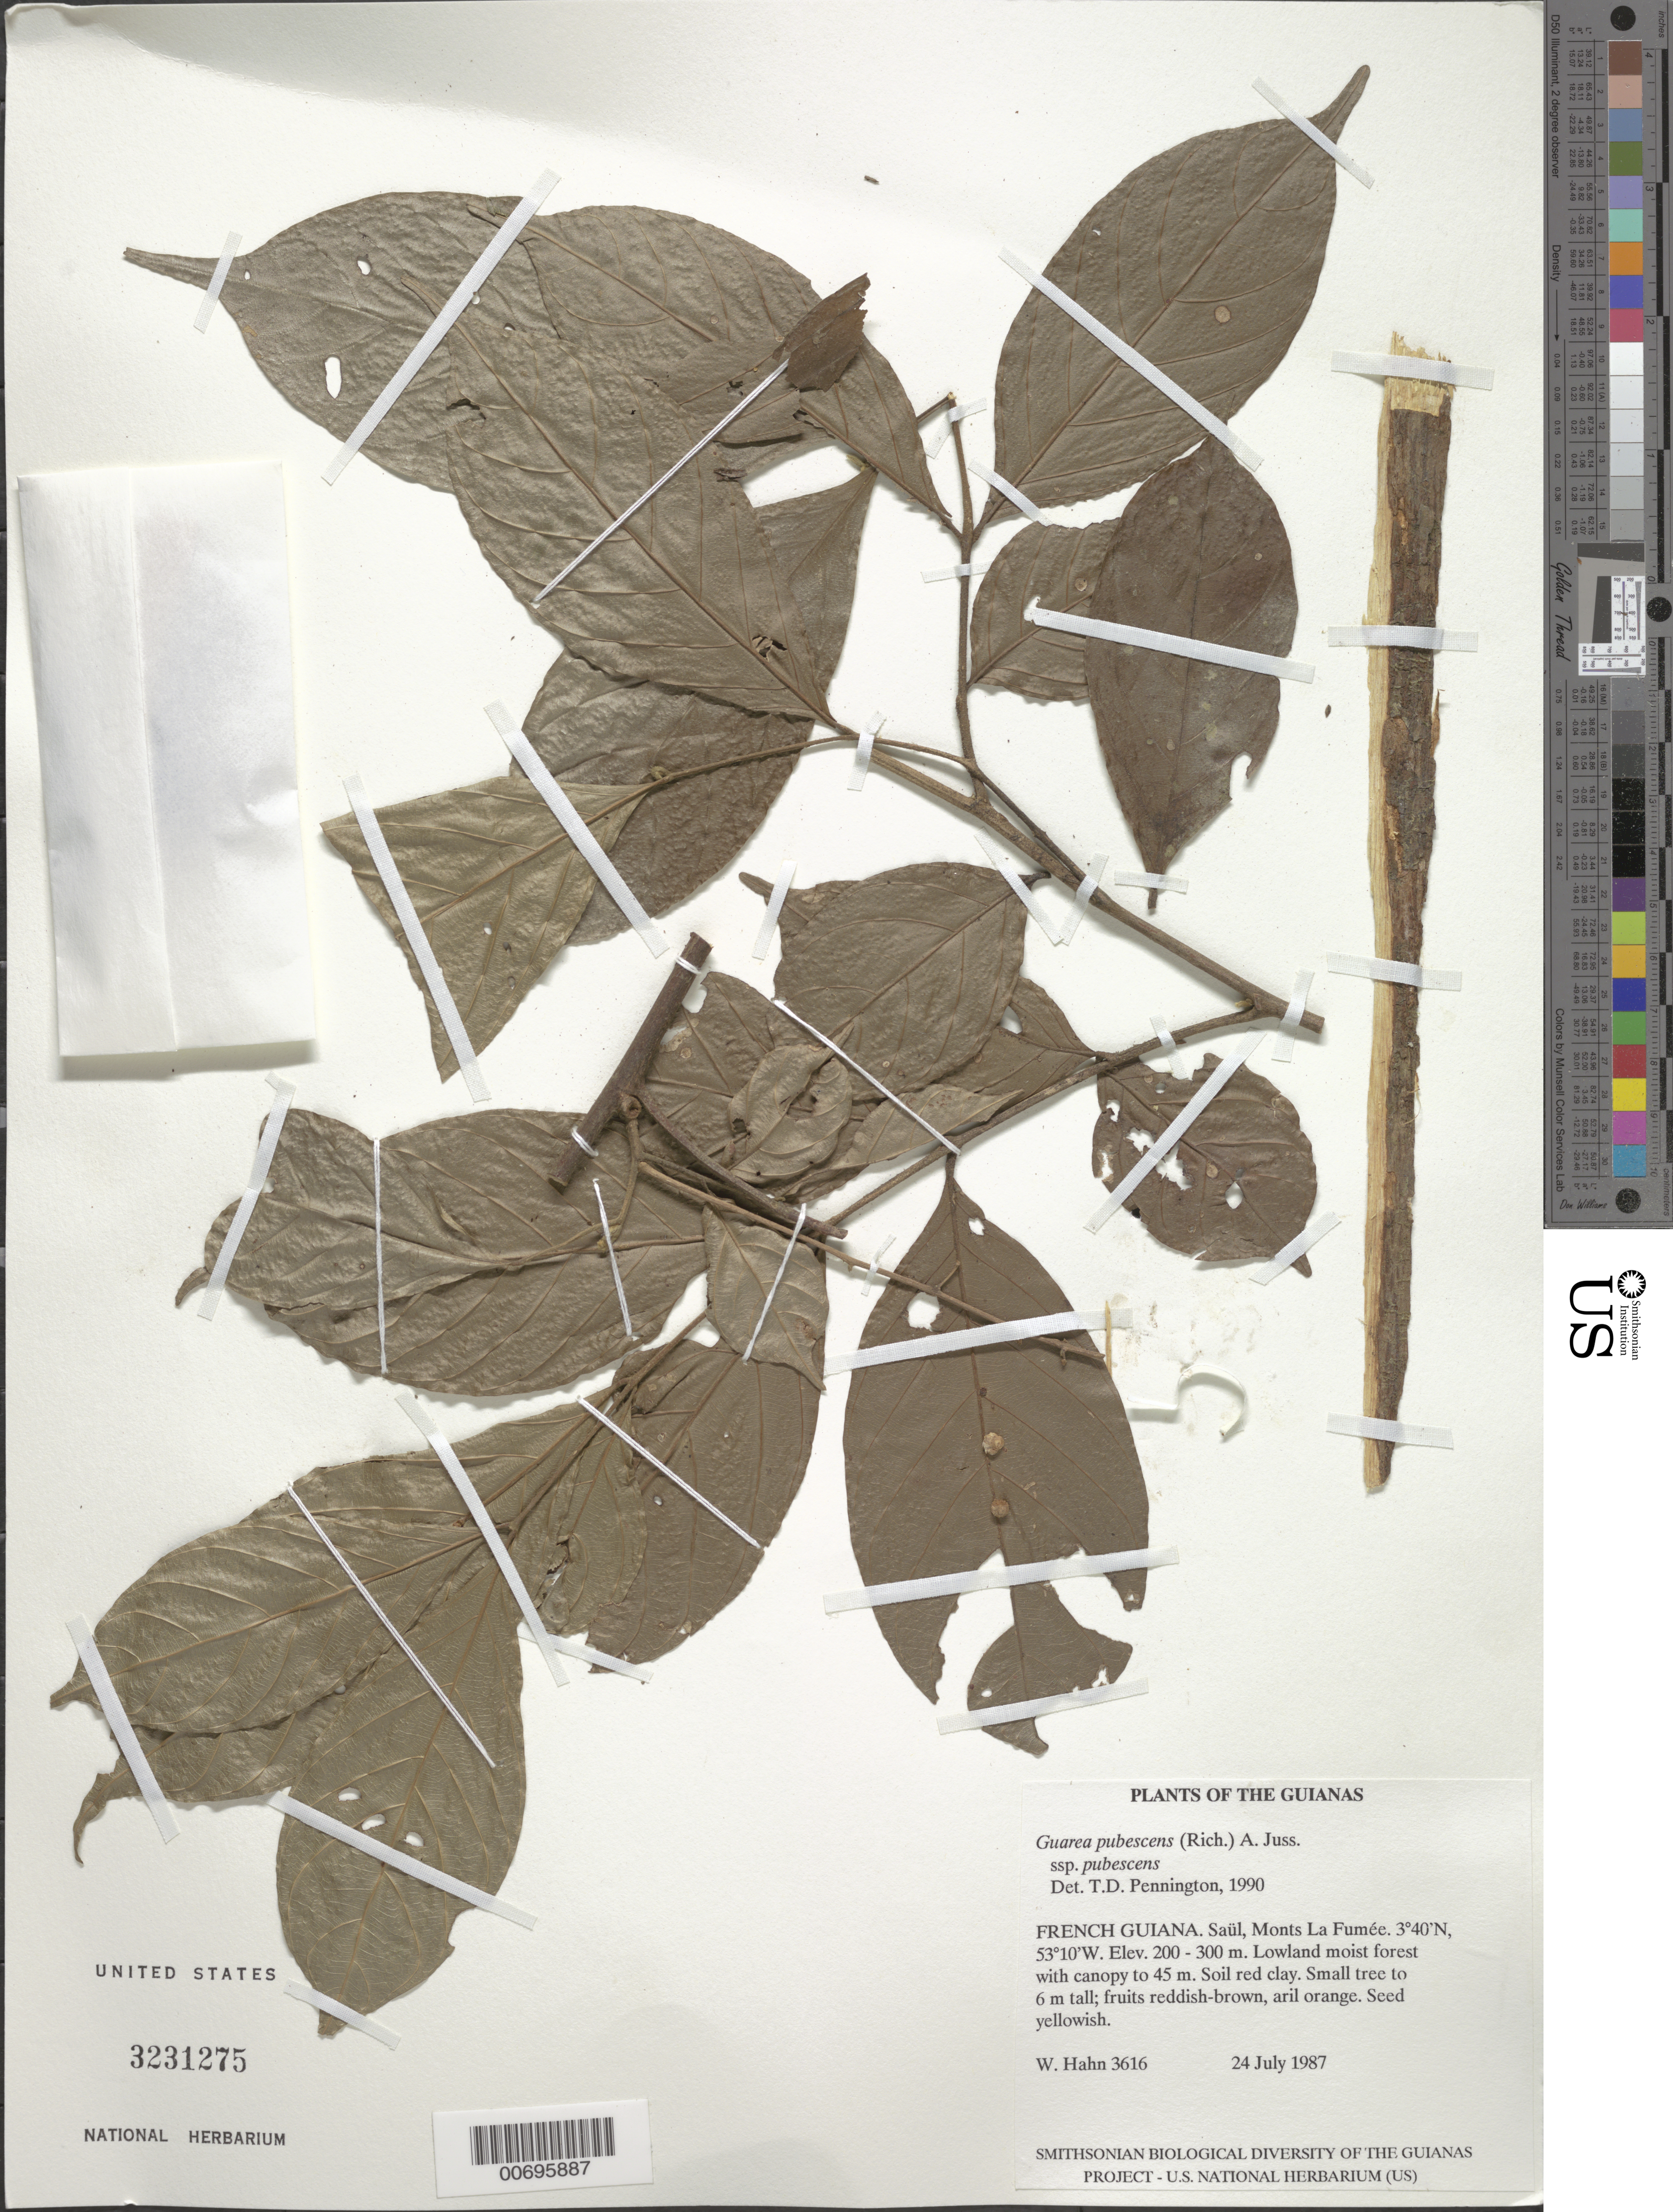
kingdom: Plantae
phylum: Tracheophyta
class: Magnoliopsida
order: Sapindales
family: Meliaceae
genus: Guarea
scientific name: Guarea pubescens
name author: (Rich.) A. Juss.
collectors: W. Hahn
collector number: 3616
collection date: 1987-07-24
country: French Guiana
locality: The Guianas. French Guiana. Saül, Monts La Fumée.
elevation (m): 200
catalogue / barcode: US 3231275